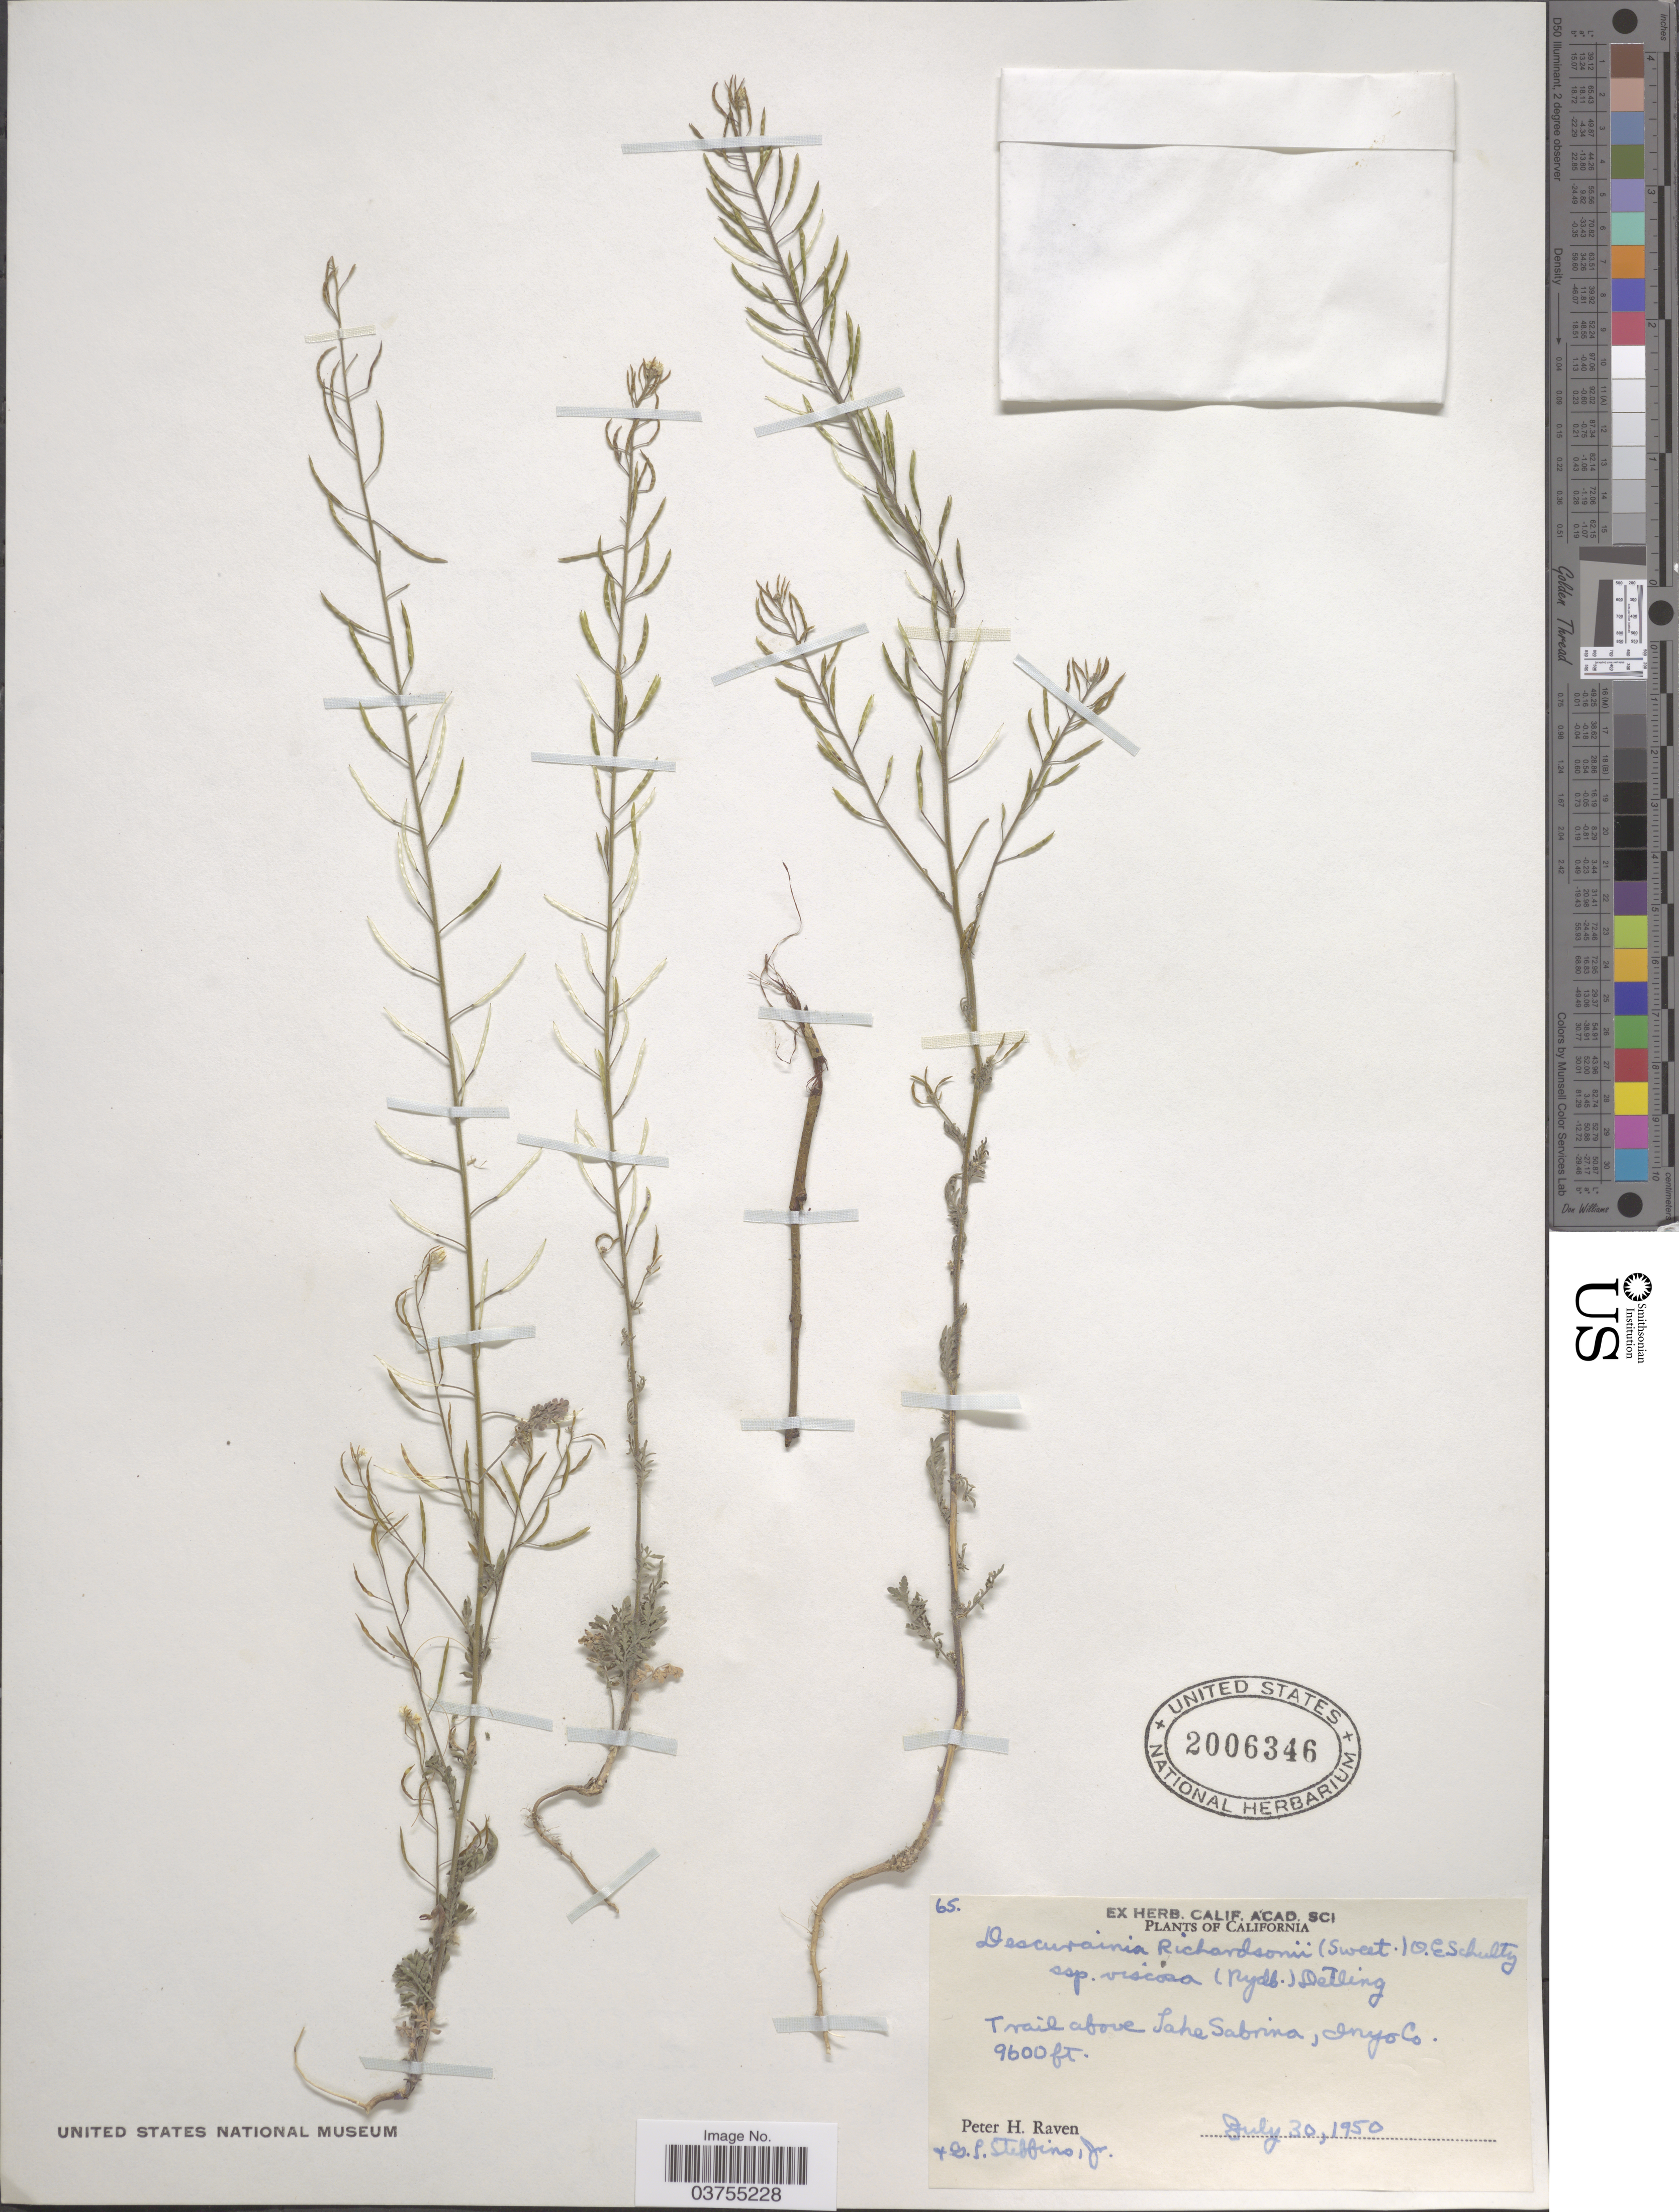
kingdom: Plantae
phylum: Tracheophyta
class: Magnoliopsida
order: Brassicales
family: Brassicaceae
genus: Descurainia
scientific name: Descurainia richardsonii subsp. viscosa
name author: (Rydb.) Detling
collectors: P. Raven & S. Steffins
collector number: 65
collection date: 1950-07-30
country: United States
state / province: California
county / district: Inyo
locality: Trail above Lake Sabrina, Inyo Co.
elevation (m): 2926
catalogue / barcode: US 2006346